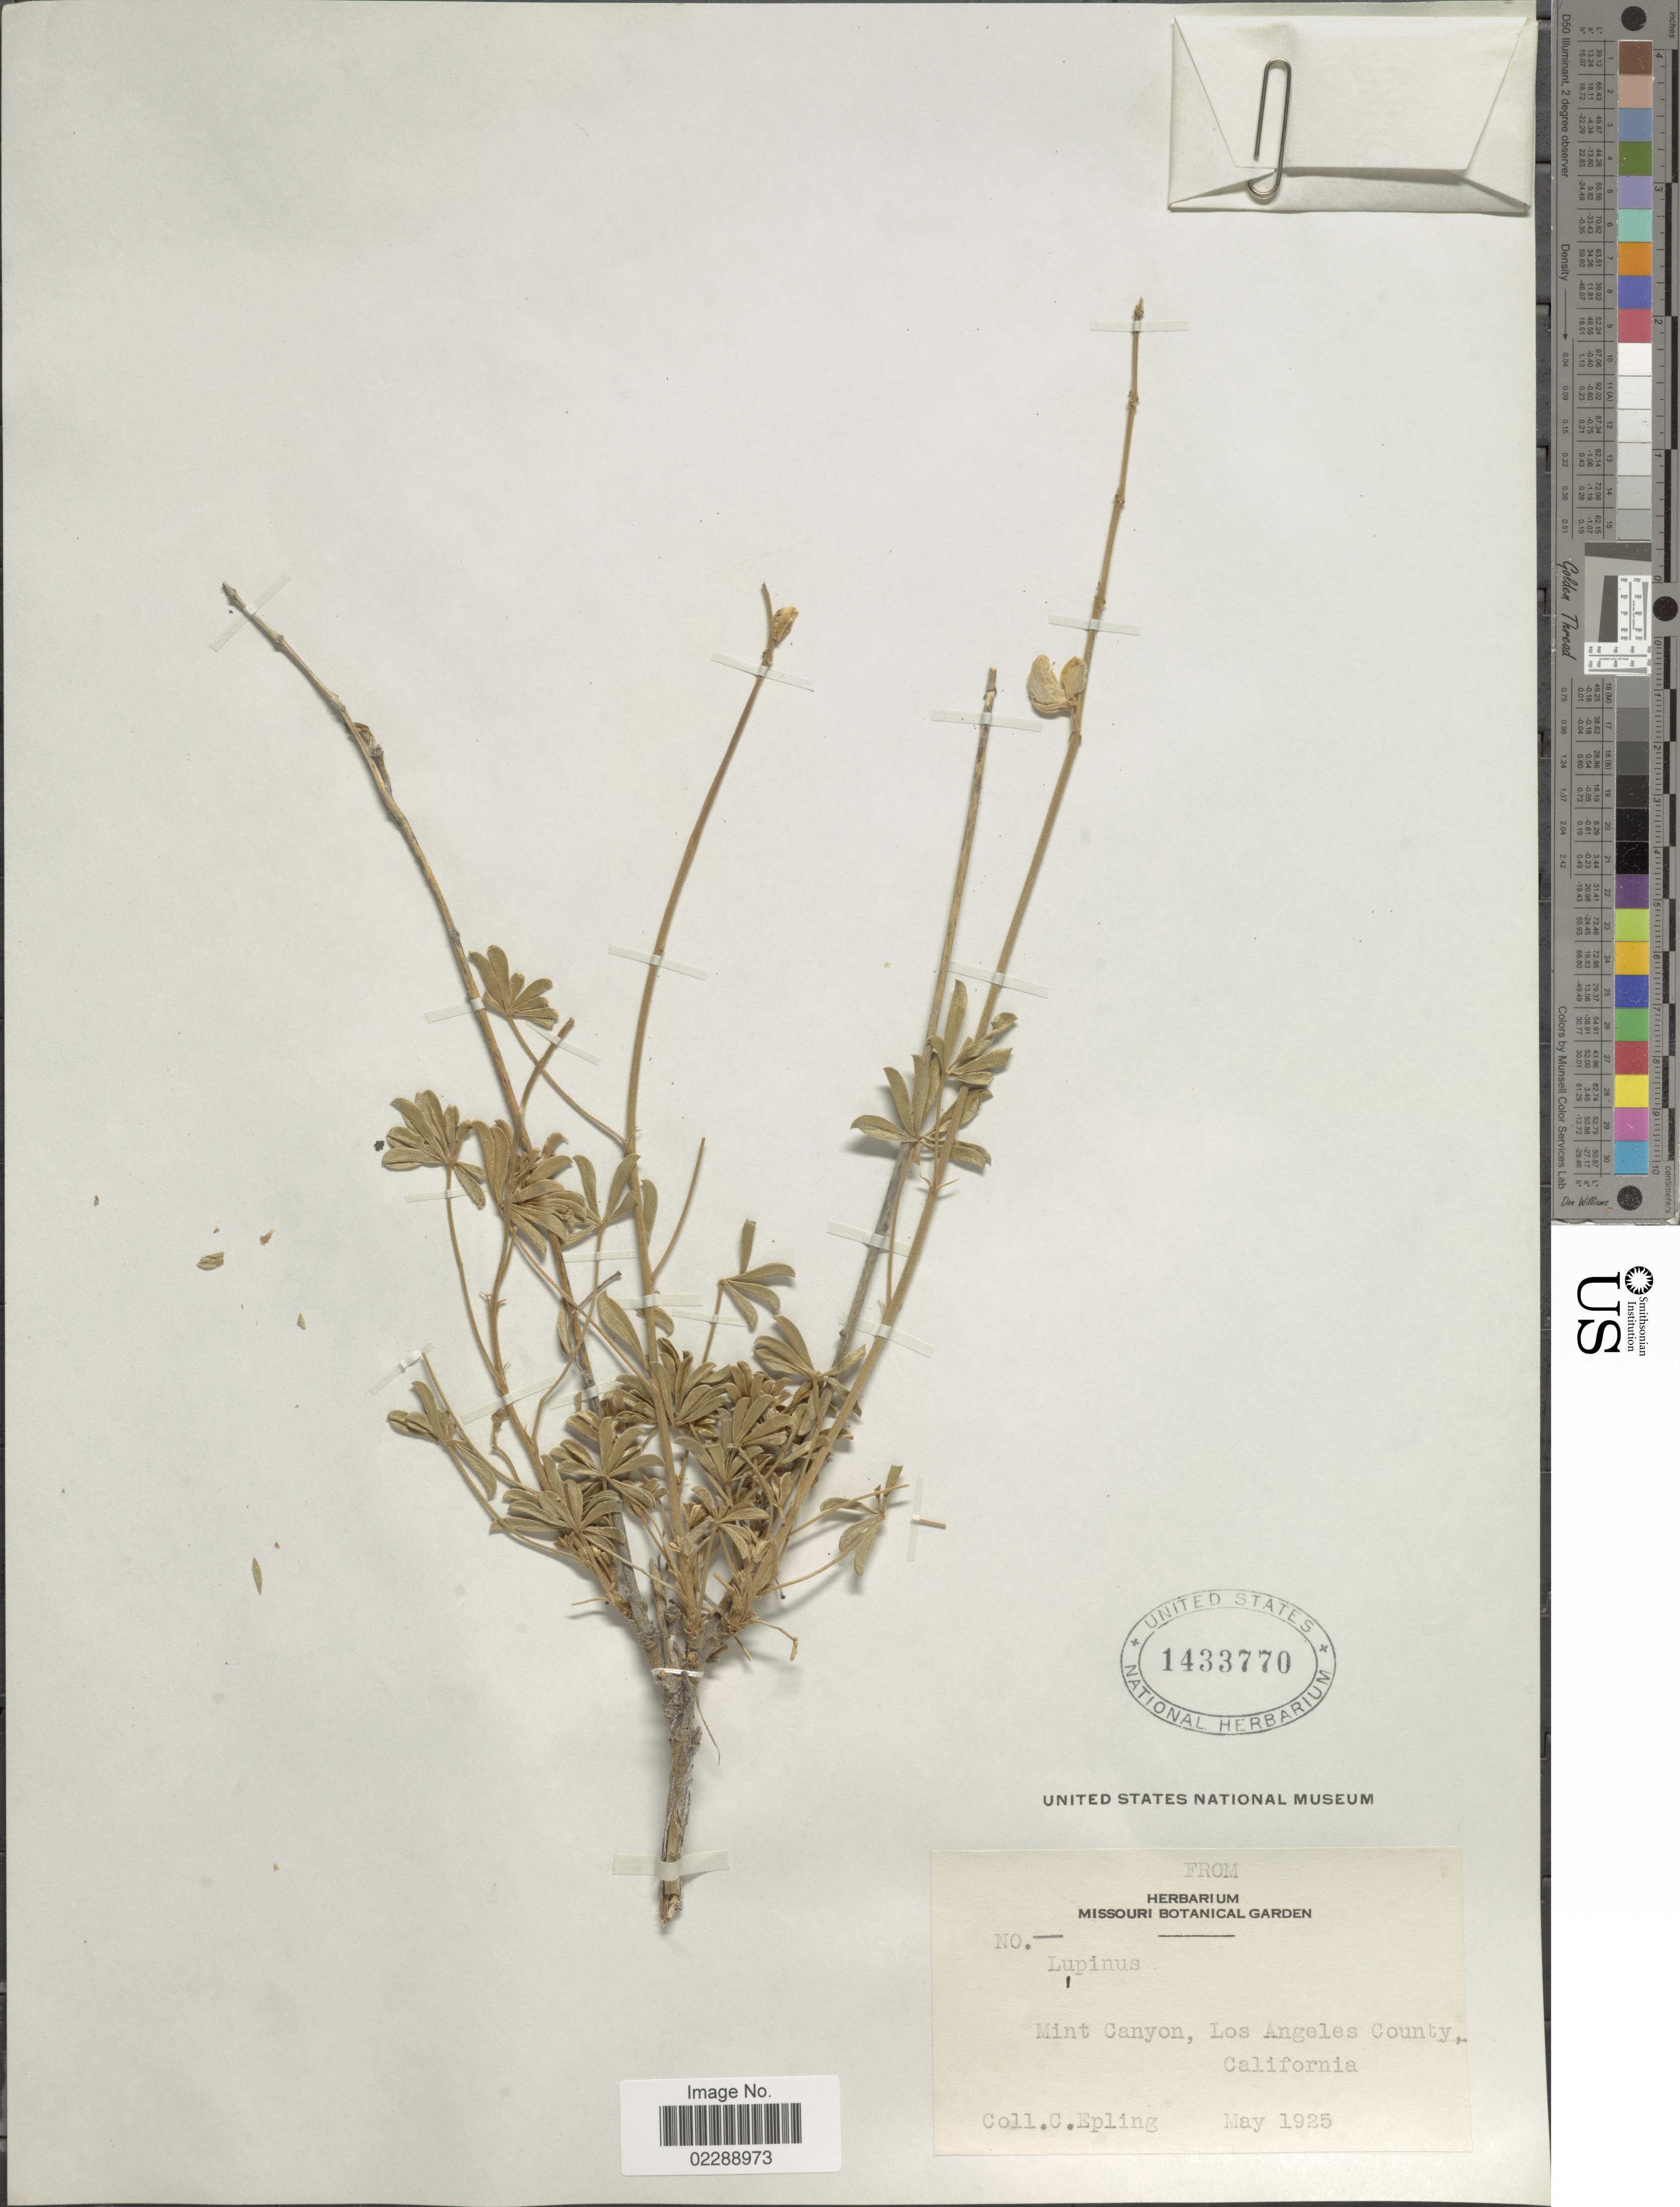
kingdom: Plantae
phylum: Tracheophyta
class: Magnoliopsida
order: Fabales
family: Fabaceae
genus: Lupinus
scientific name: Lupinus sp.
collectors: C. C. Epling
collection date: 1925-05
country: United States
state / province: California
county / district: Los Angeles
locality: MInt Canyon, Los Angeles County, California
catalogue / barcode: US 1433770